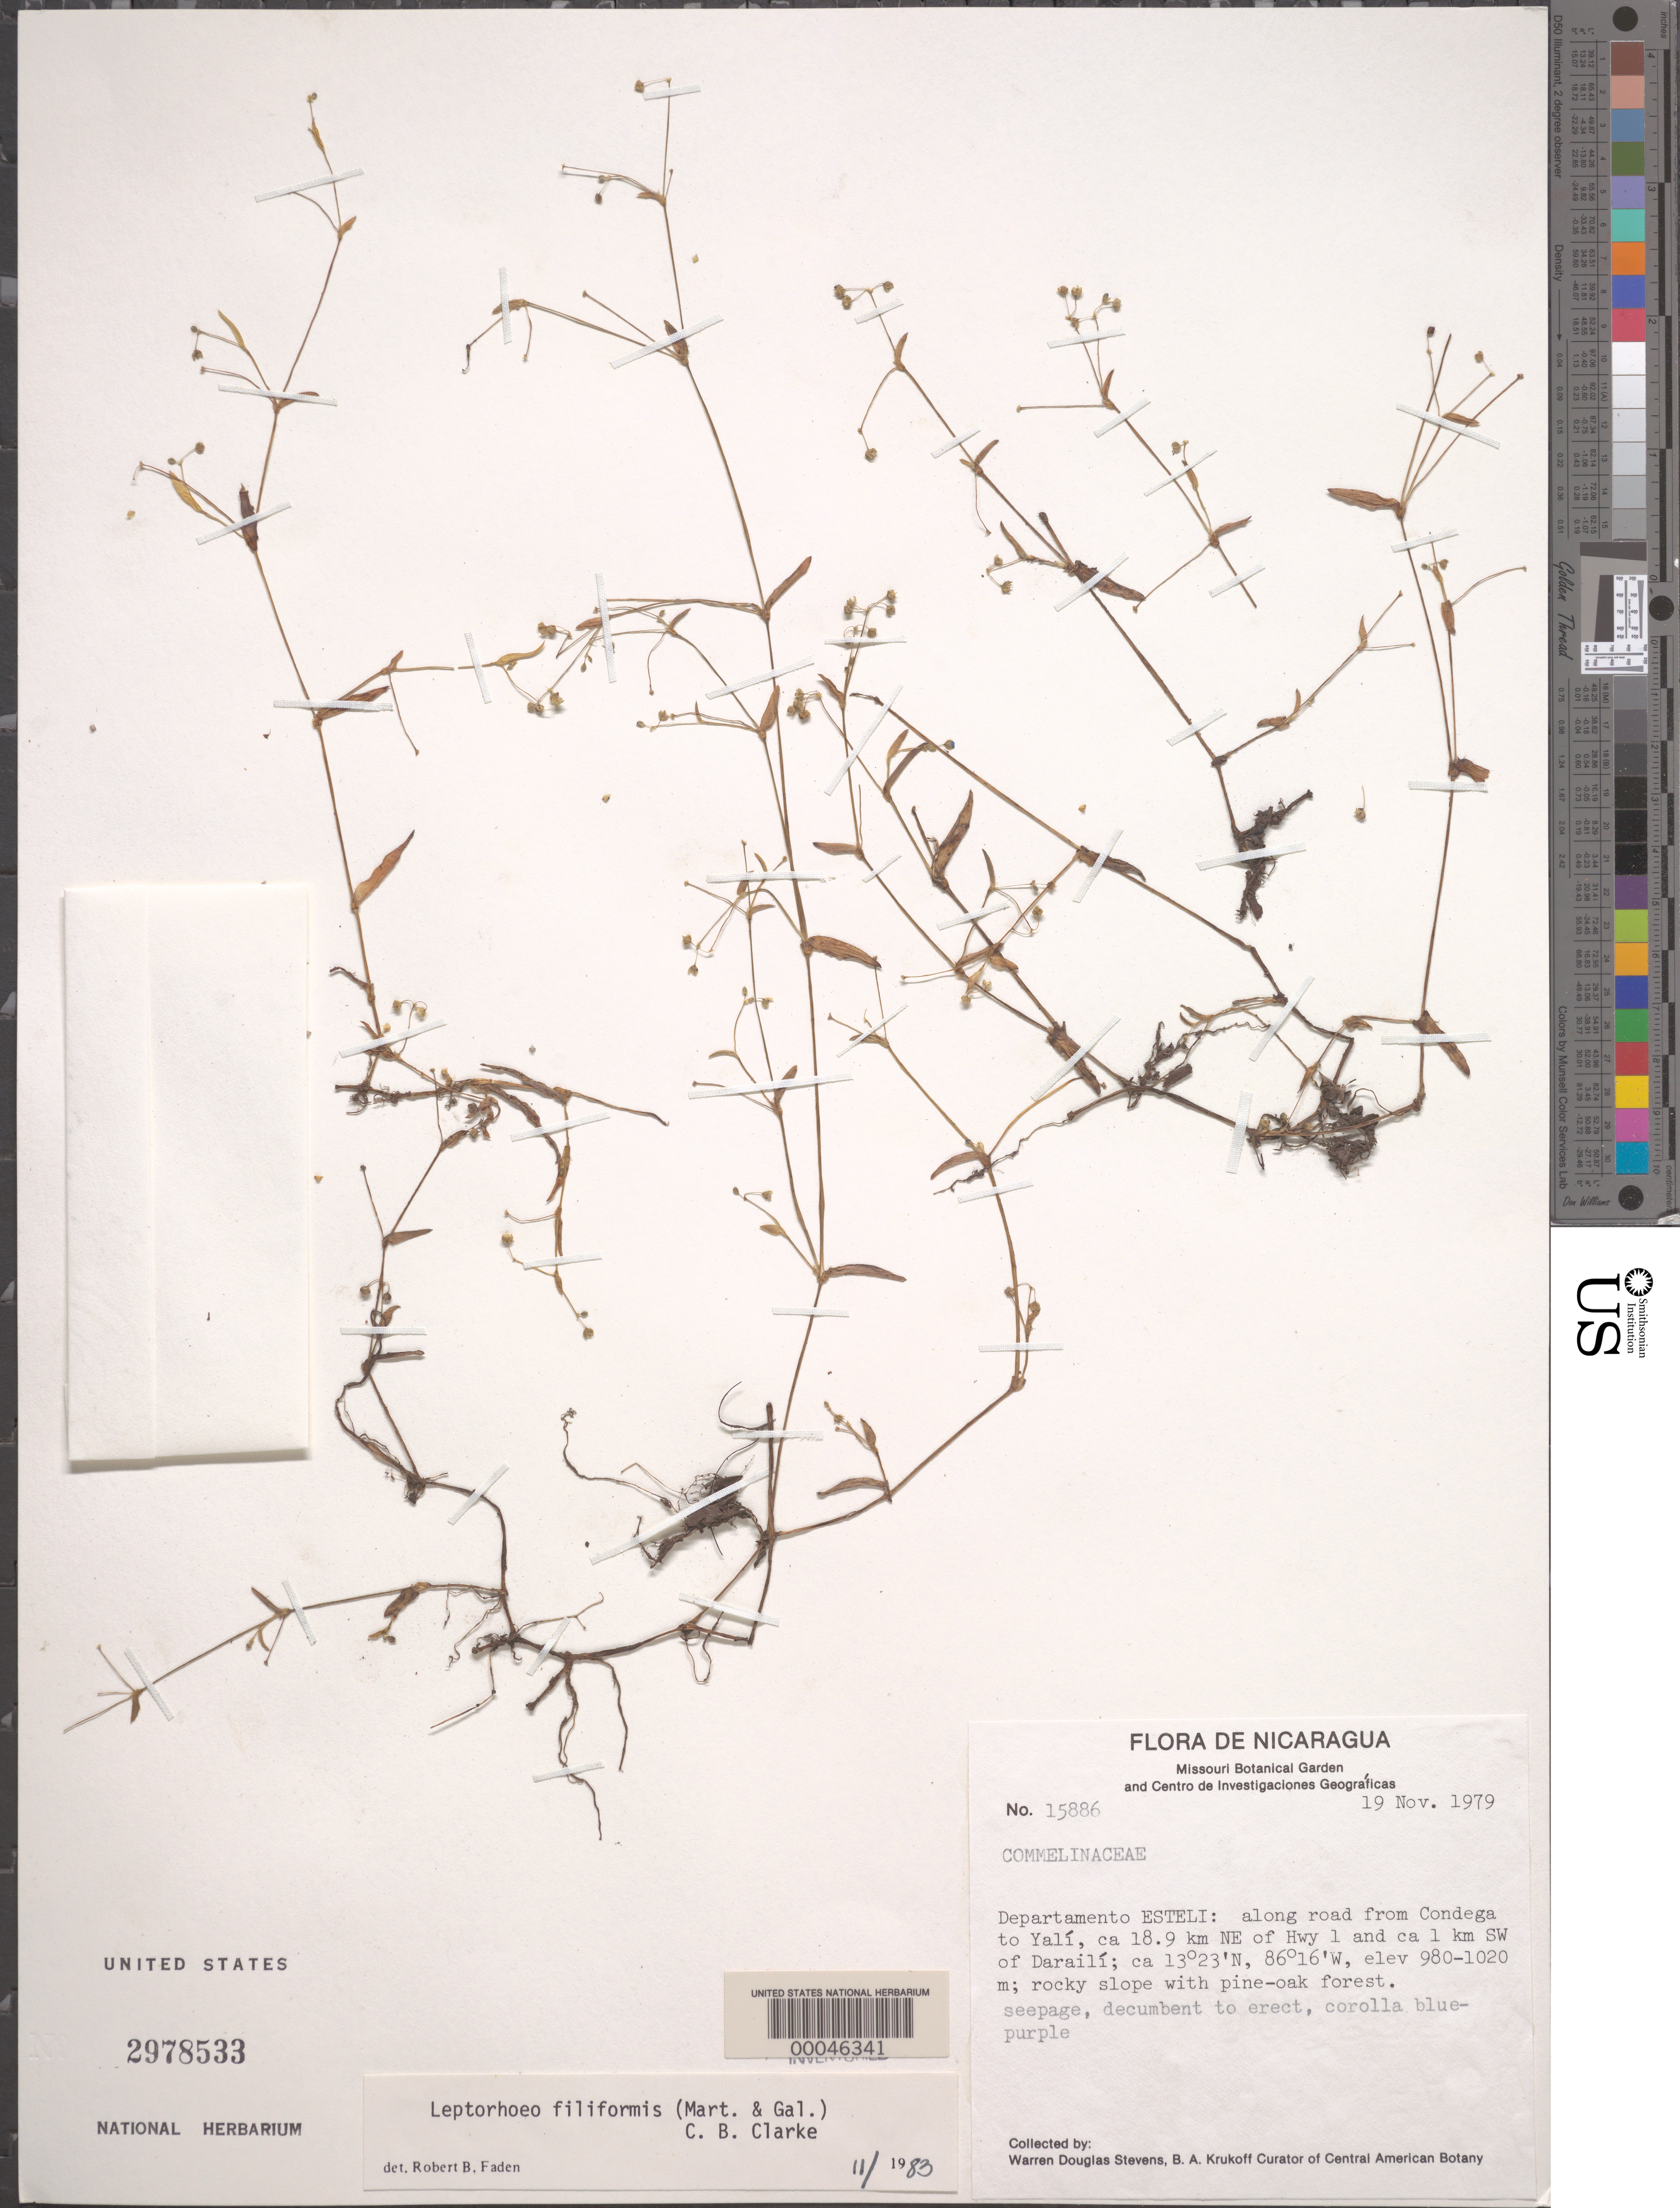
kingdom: Plantae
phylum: Tracheophyta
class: Liliopsida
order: Commelinales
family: Commelinaceae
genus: Callisia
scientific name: Callisia filiformis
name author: (M. Martens & Galeotti) D.R. Hunt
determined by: Faden, Robert B., (US), Smithsonian Institution - National Museum of Natural History (UNITED STATES)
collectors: D. Stevens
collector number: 15886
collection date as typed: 19 Nov 1979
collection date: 1979-11-19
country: Nicaragua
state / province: Estelí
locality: From condega to yali, sw of daraili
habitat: Rocky slope, pine-oak forest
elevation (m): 980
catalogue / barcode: US 2978533